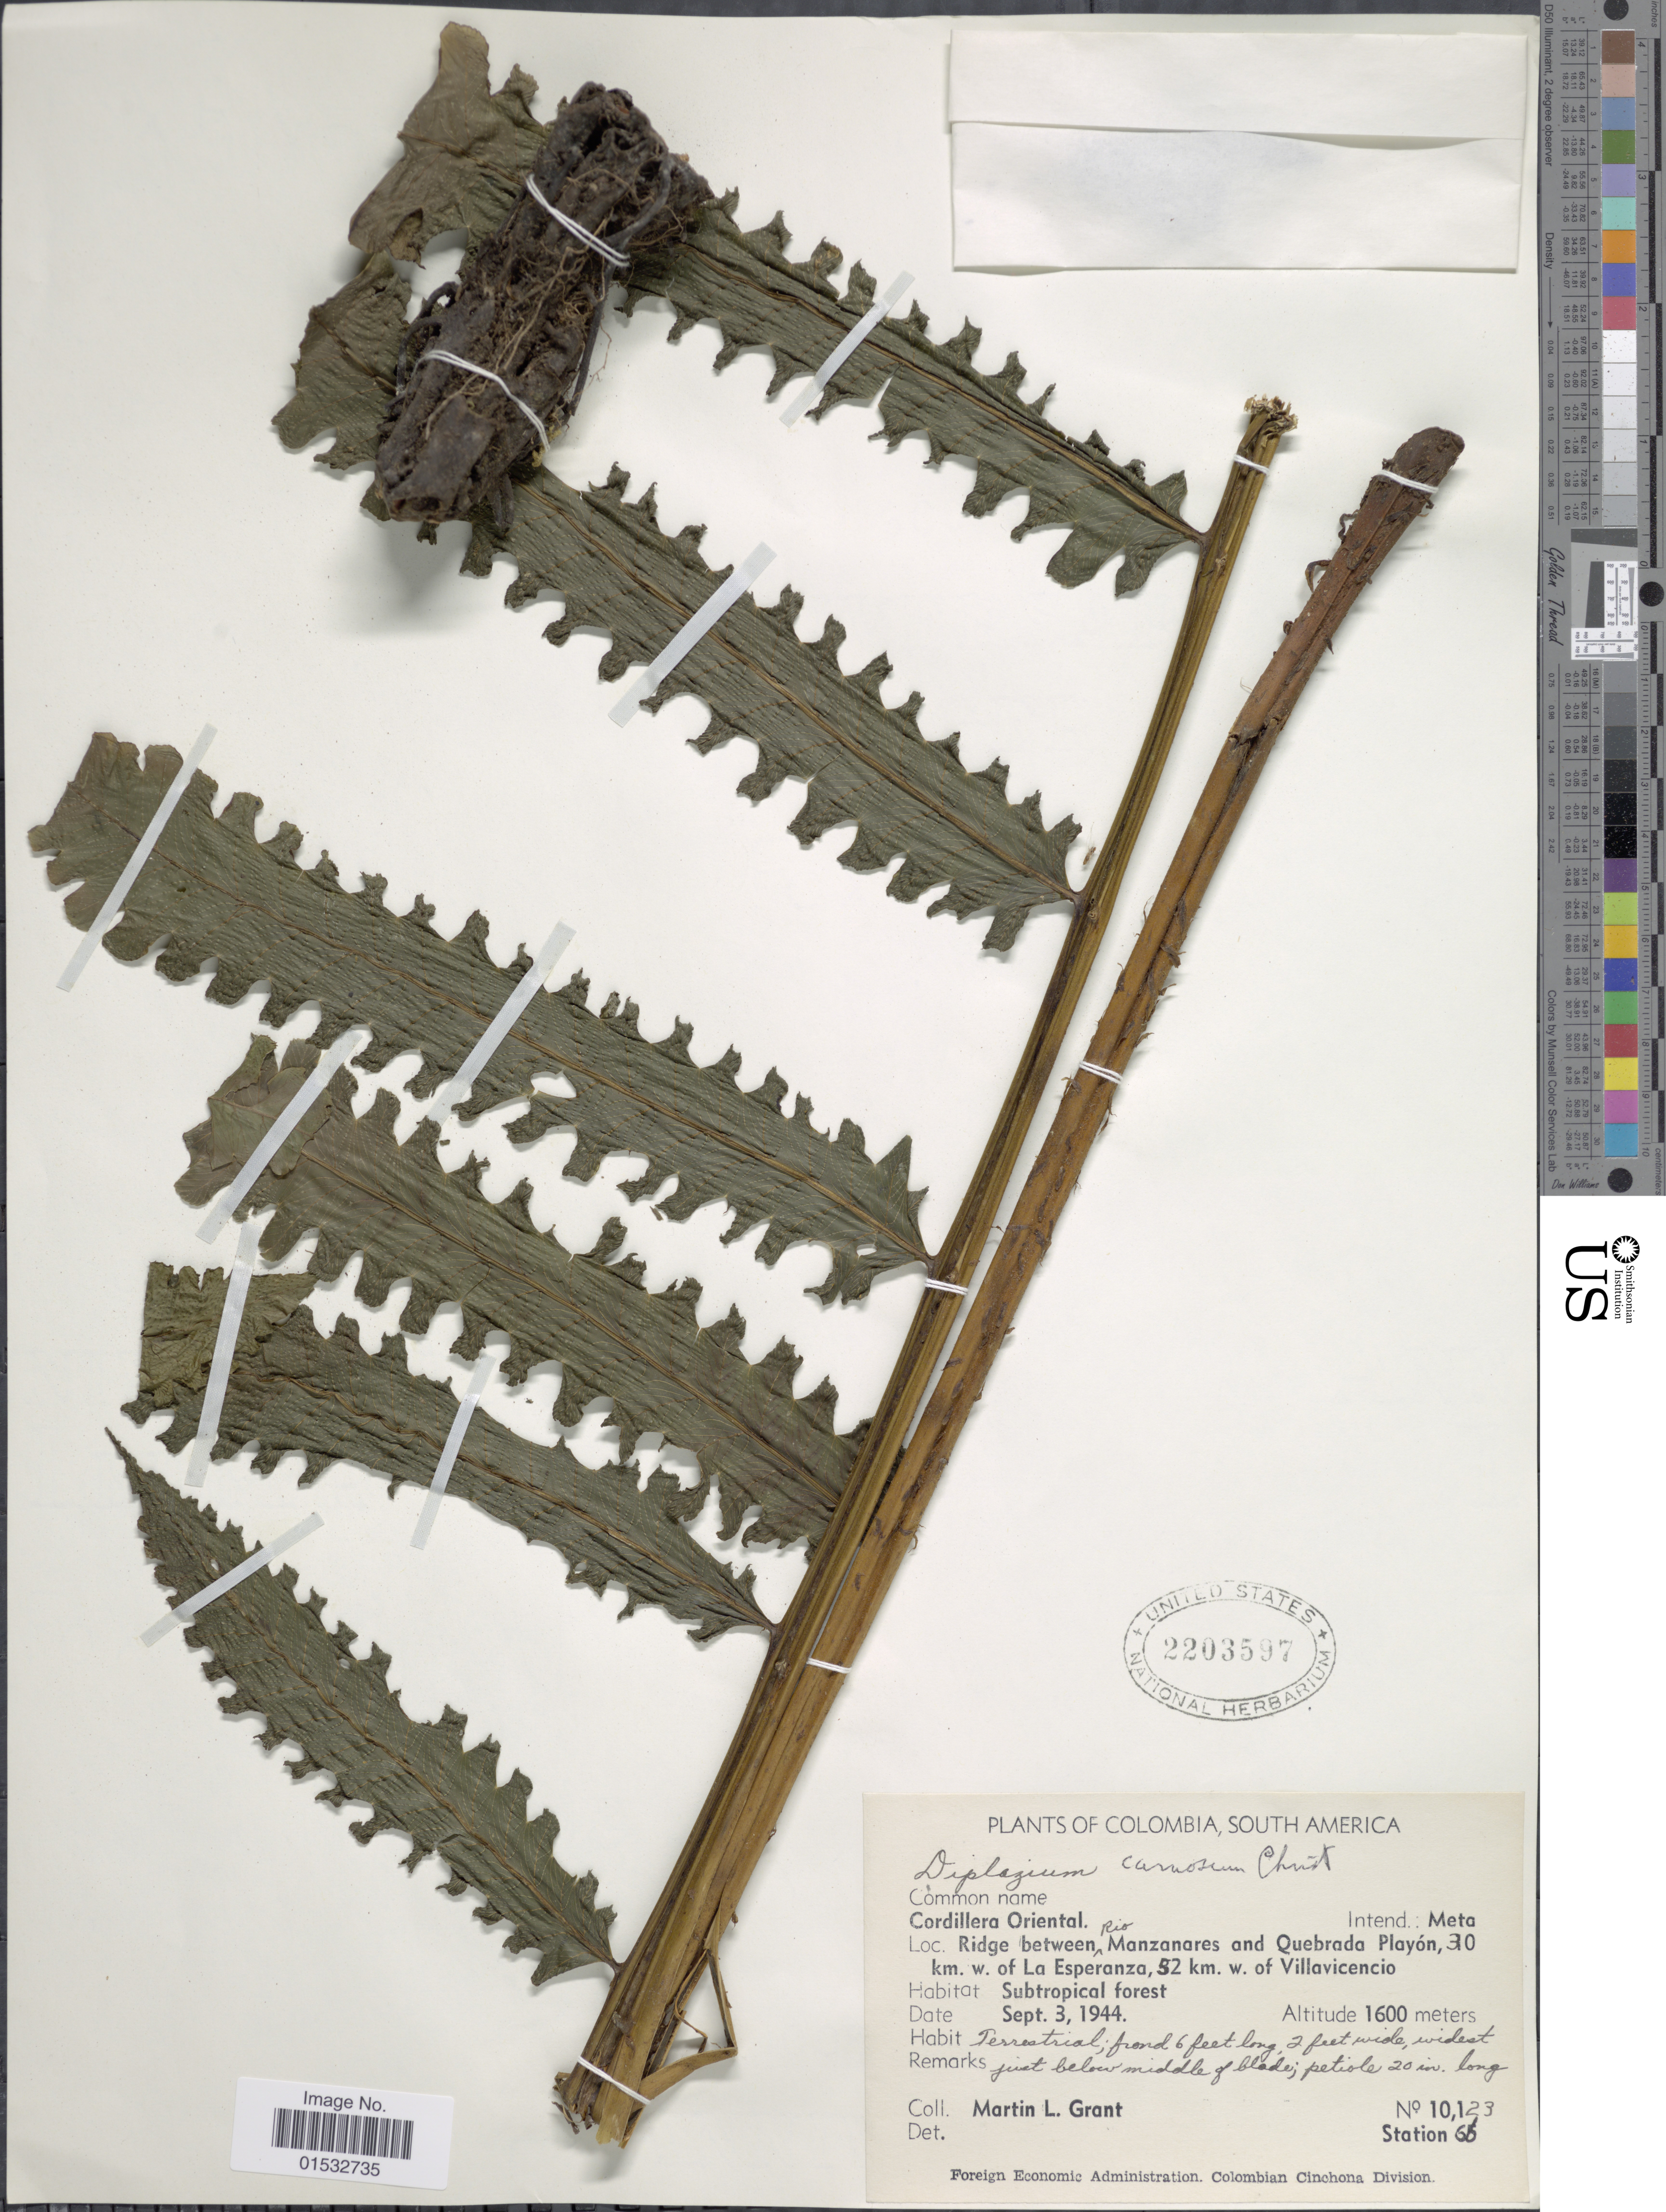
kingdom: Plantae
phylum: Tracheophyta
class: Polypodiopsida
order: Polypodiales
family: Athyriaceae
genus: Diplazium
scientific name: Diplazium carnosum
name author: Christ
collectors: M. L. Grant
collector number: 10123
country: Colombia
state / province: Meta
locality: Cordillera Oriental. Ridge between Riv Manzanares and Quebrada Playón, 30 km. w. of La Esperanza, 52 km. w. of Villavicencio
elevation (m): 1600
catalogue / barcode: US 2203597